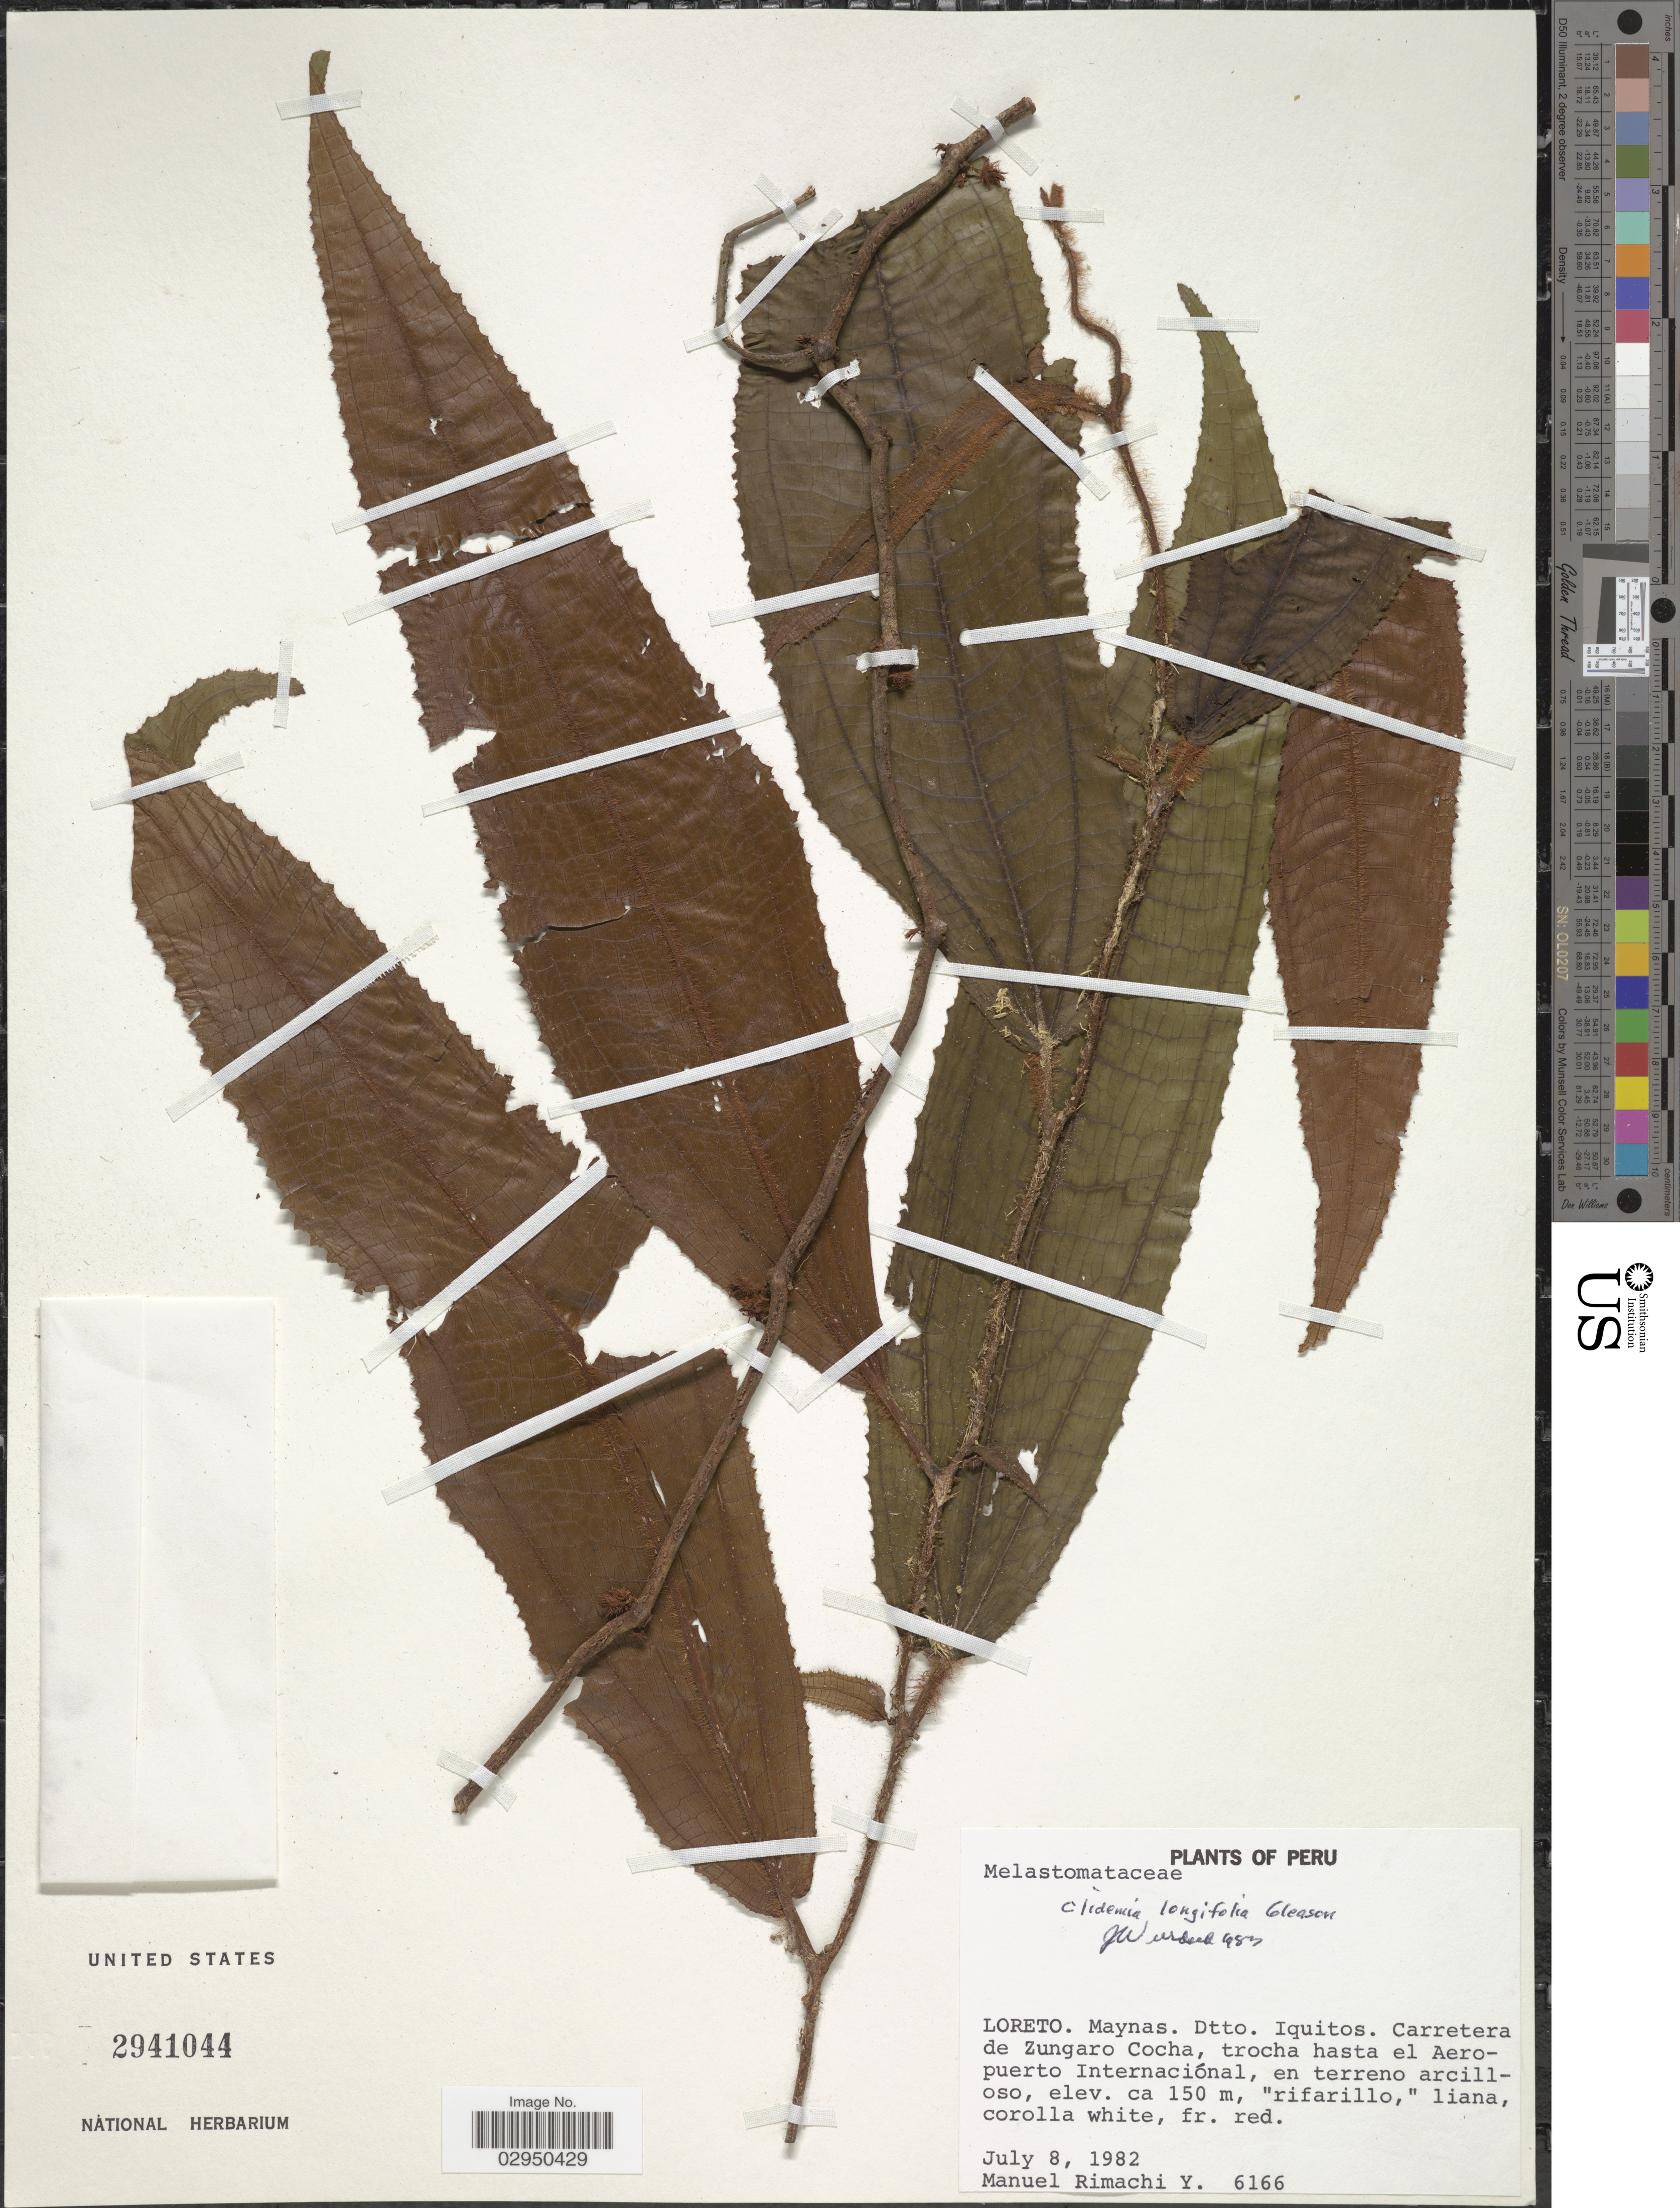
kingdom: Plantae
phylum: Tracheophyta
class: Magnoliopsida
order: Myrtales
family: Melastomataceae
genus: Clidemia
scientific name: Clidemia longifolia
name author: Gleason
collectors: M. Rimachi Y.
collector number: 6166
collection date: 1982-07-08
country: Peru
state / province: Loreto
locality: Maynas. Dtto. Iquitos. Carretera de Zungaro Cocha, trocha hasta el Aeropuerto Internaciónal, en terreno arcilloso.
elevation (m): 150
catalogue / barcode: US 2941044